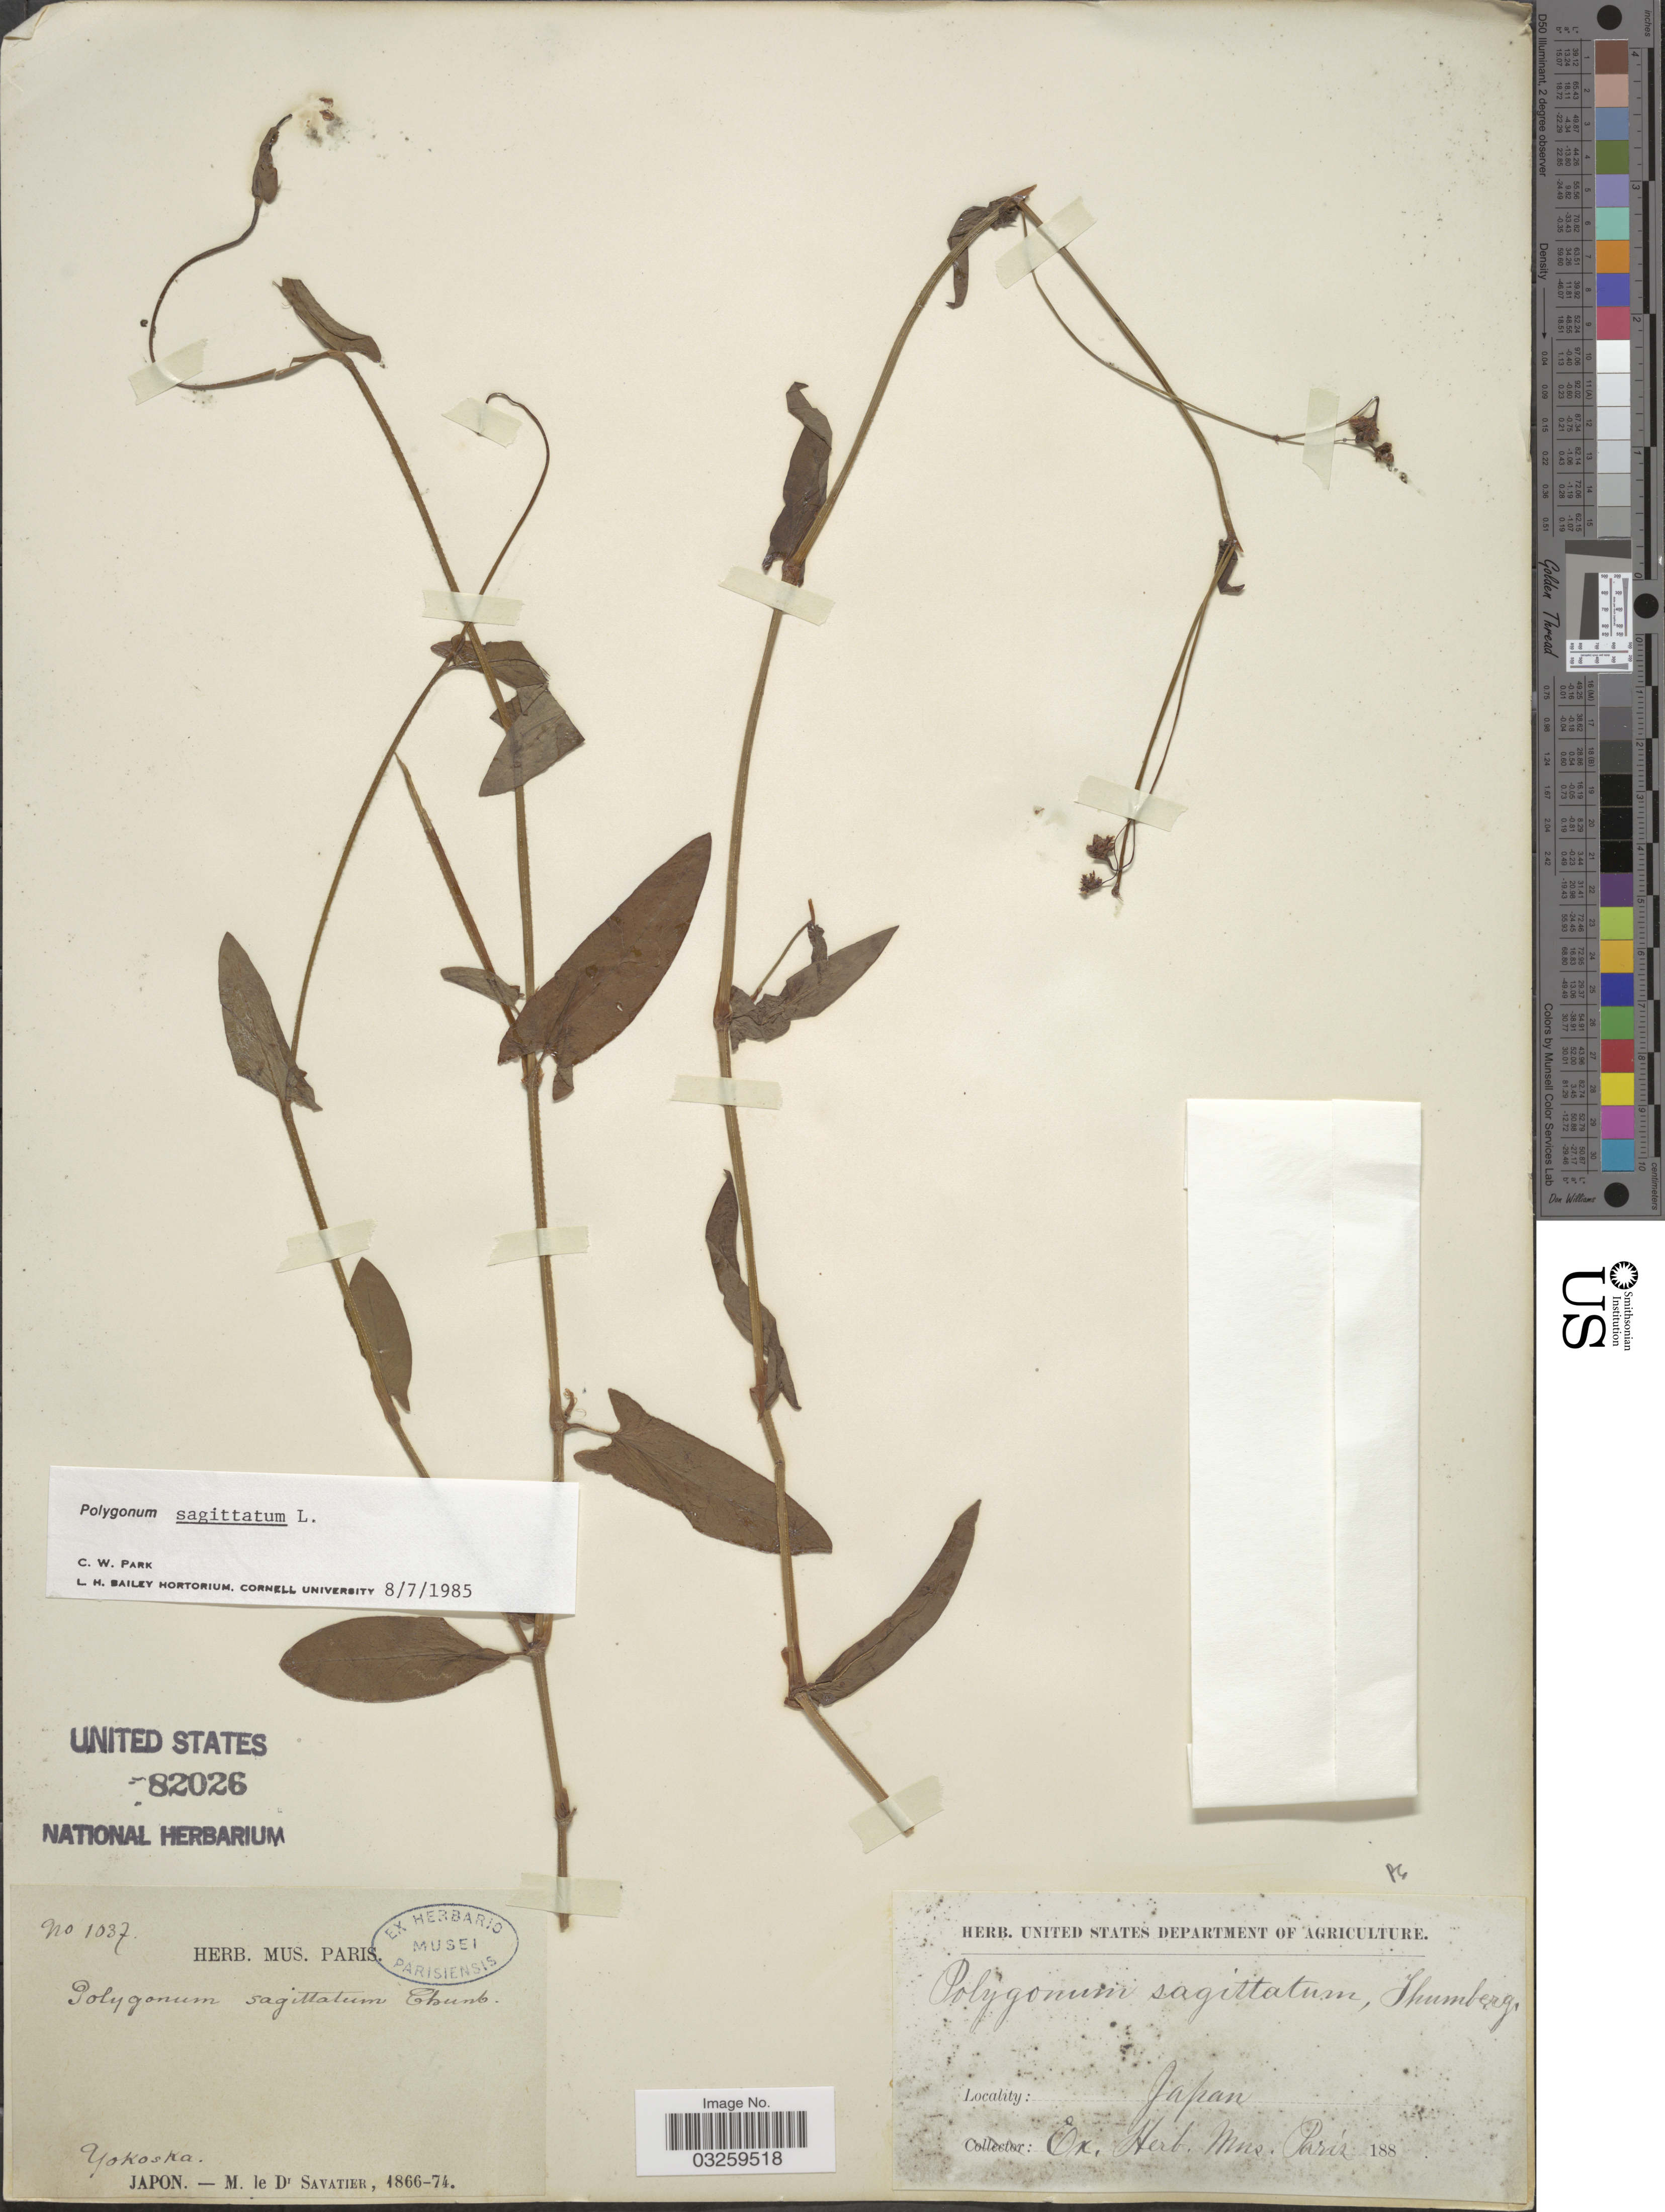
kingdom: Plantae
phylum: Tracheophyta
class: Magnoliopsida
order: Caryophyllales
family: Polygonaceae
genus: Polygonum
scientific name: Polygonum sagittatum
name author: L.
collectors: M. Savatier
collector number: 1037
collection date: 1866/1874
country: Japan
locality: Yokoska, Japon.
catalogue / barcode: US 82026